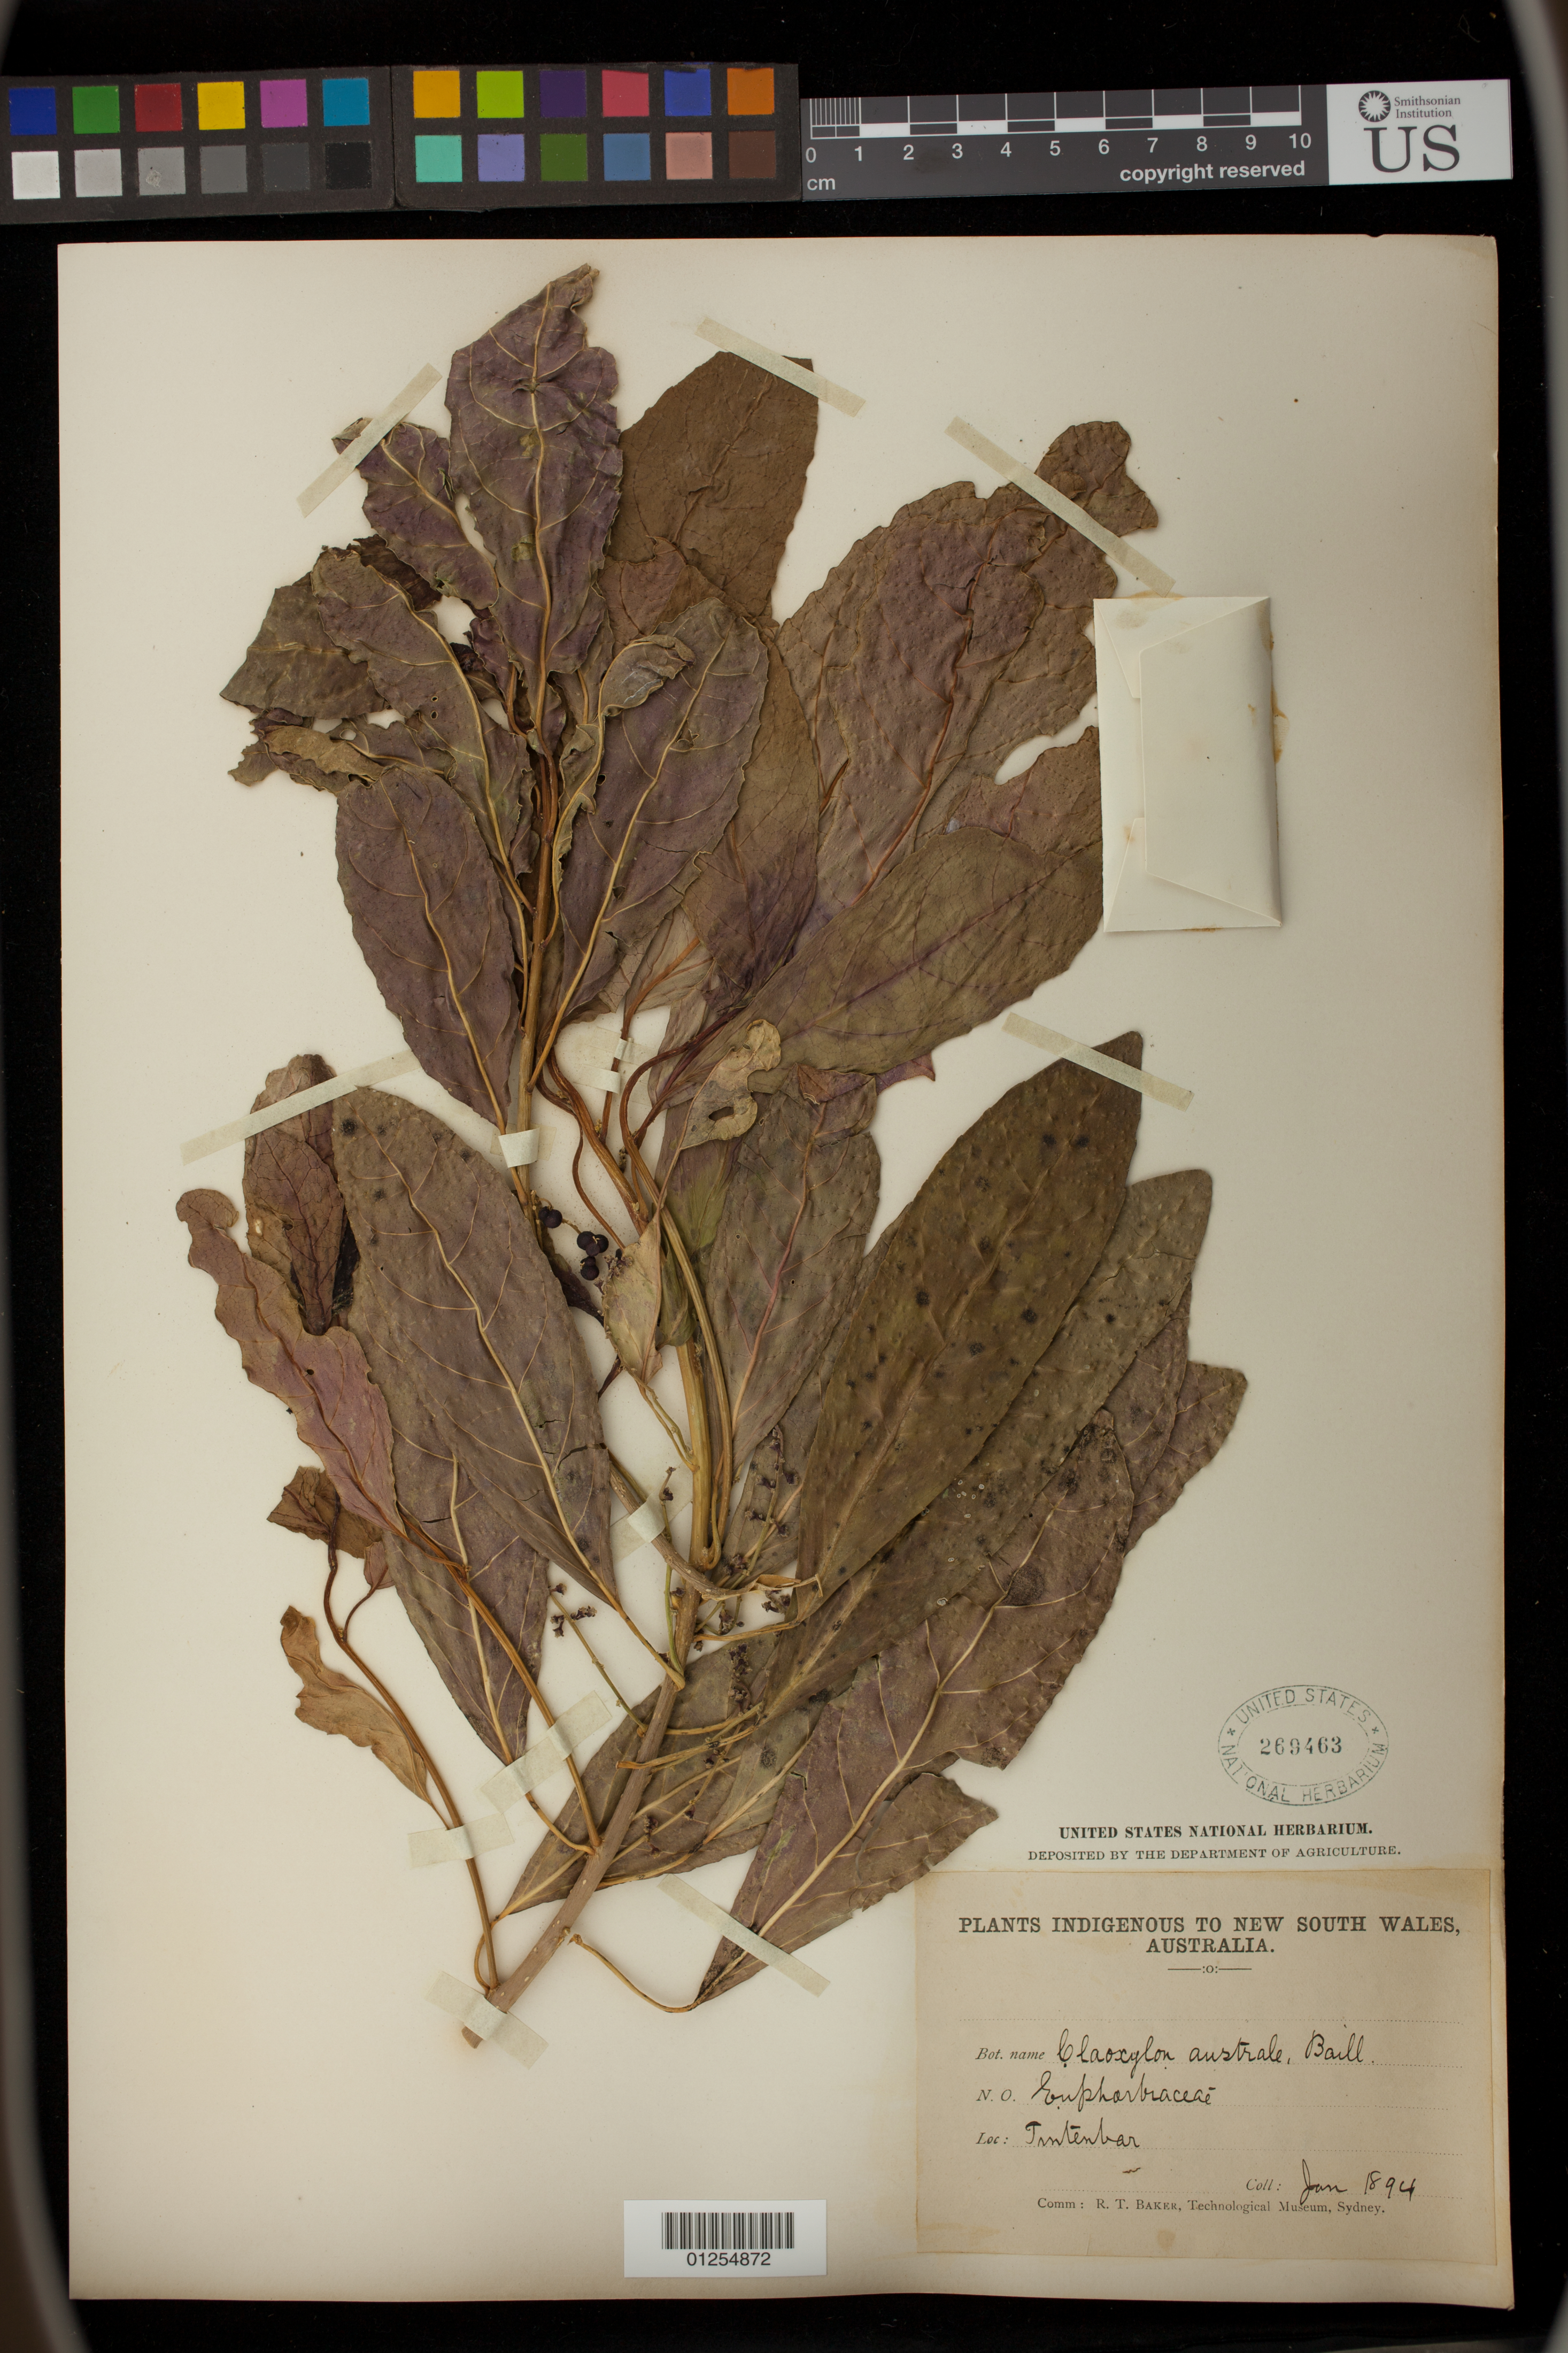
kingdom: Plantae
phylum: Tracheophyta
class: Magnoliopsida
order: Malpighiales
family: Euphorbiaceae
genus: Claoxylon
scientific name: Claoxylon tenerifolium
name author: (Baill.) F. Muell.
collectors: R. T. Baker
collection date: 1894-01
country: Australia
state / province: New South Wales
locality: Tintenbar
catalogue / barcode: US 269463